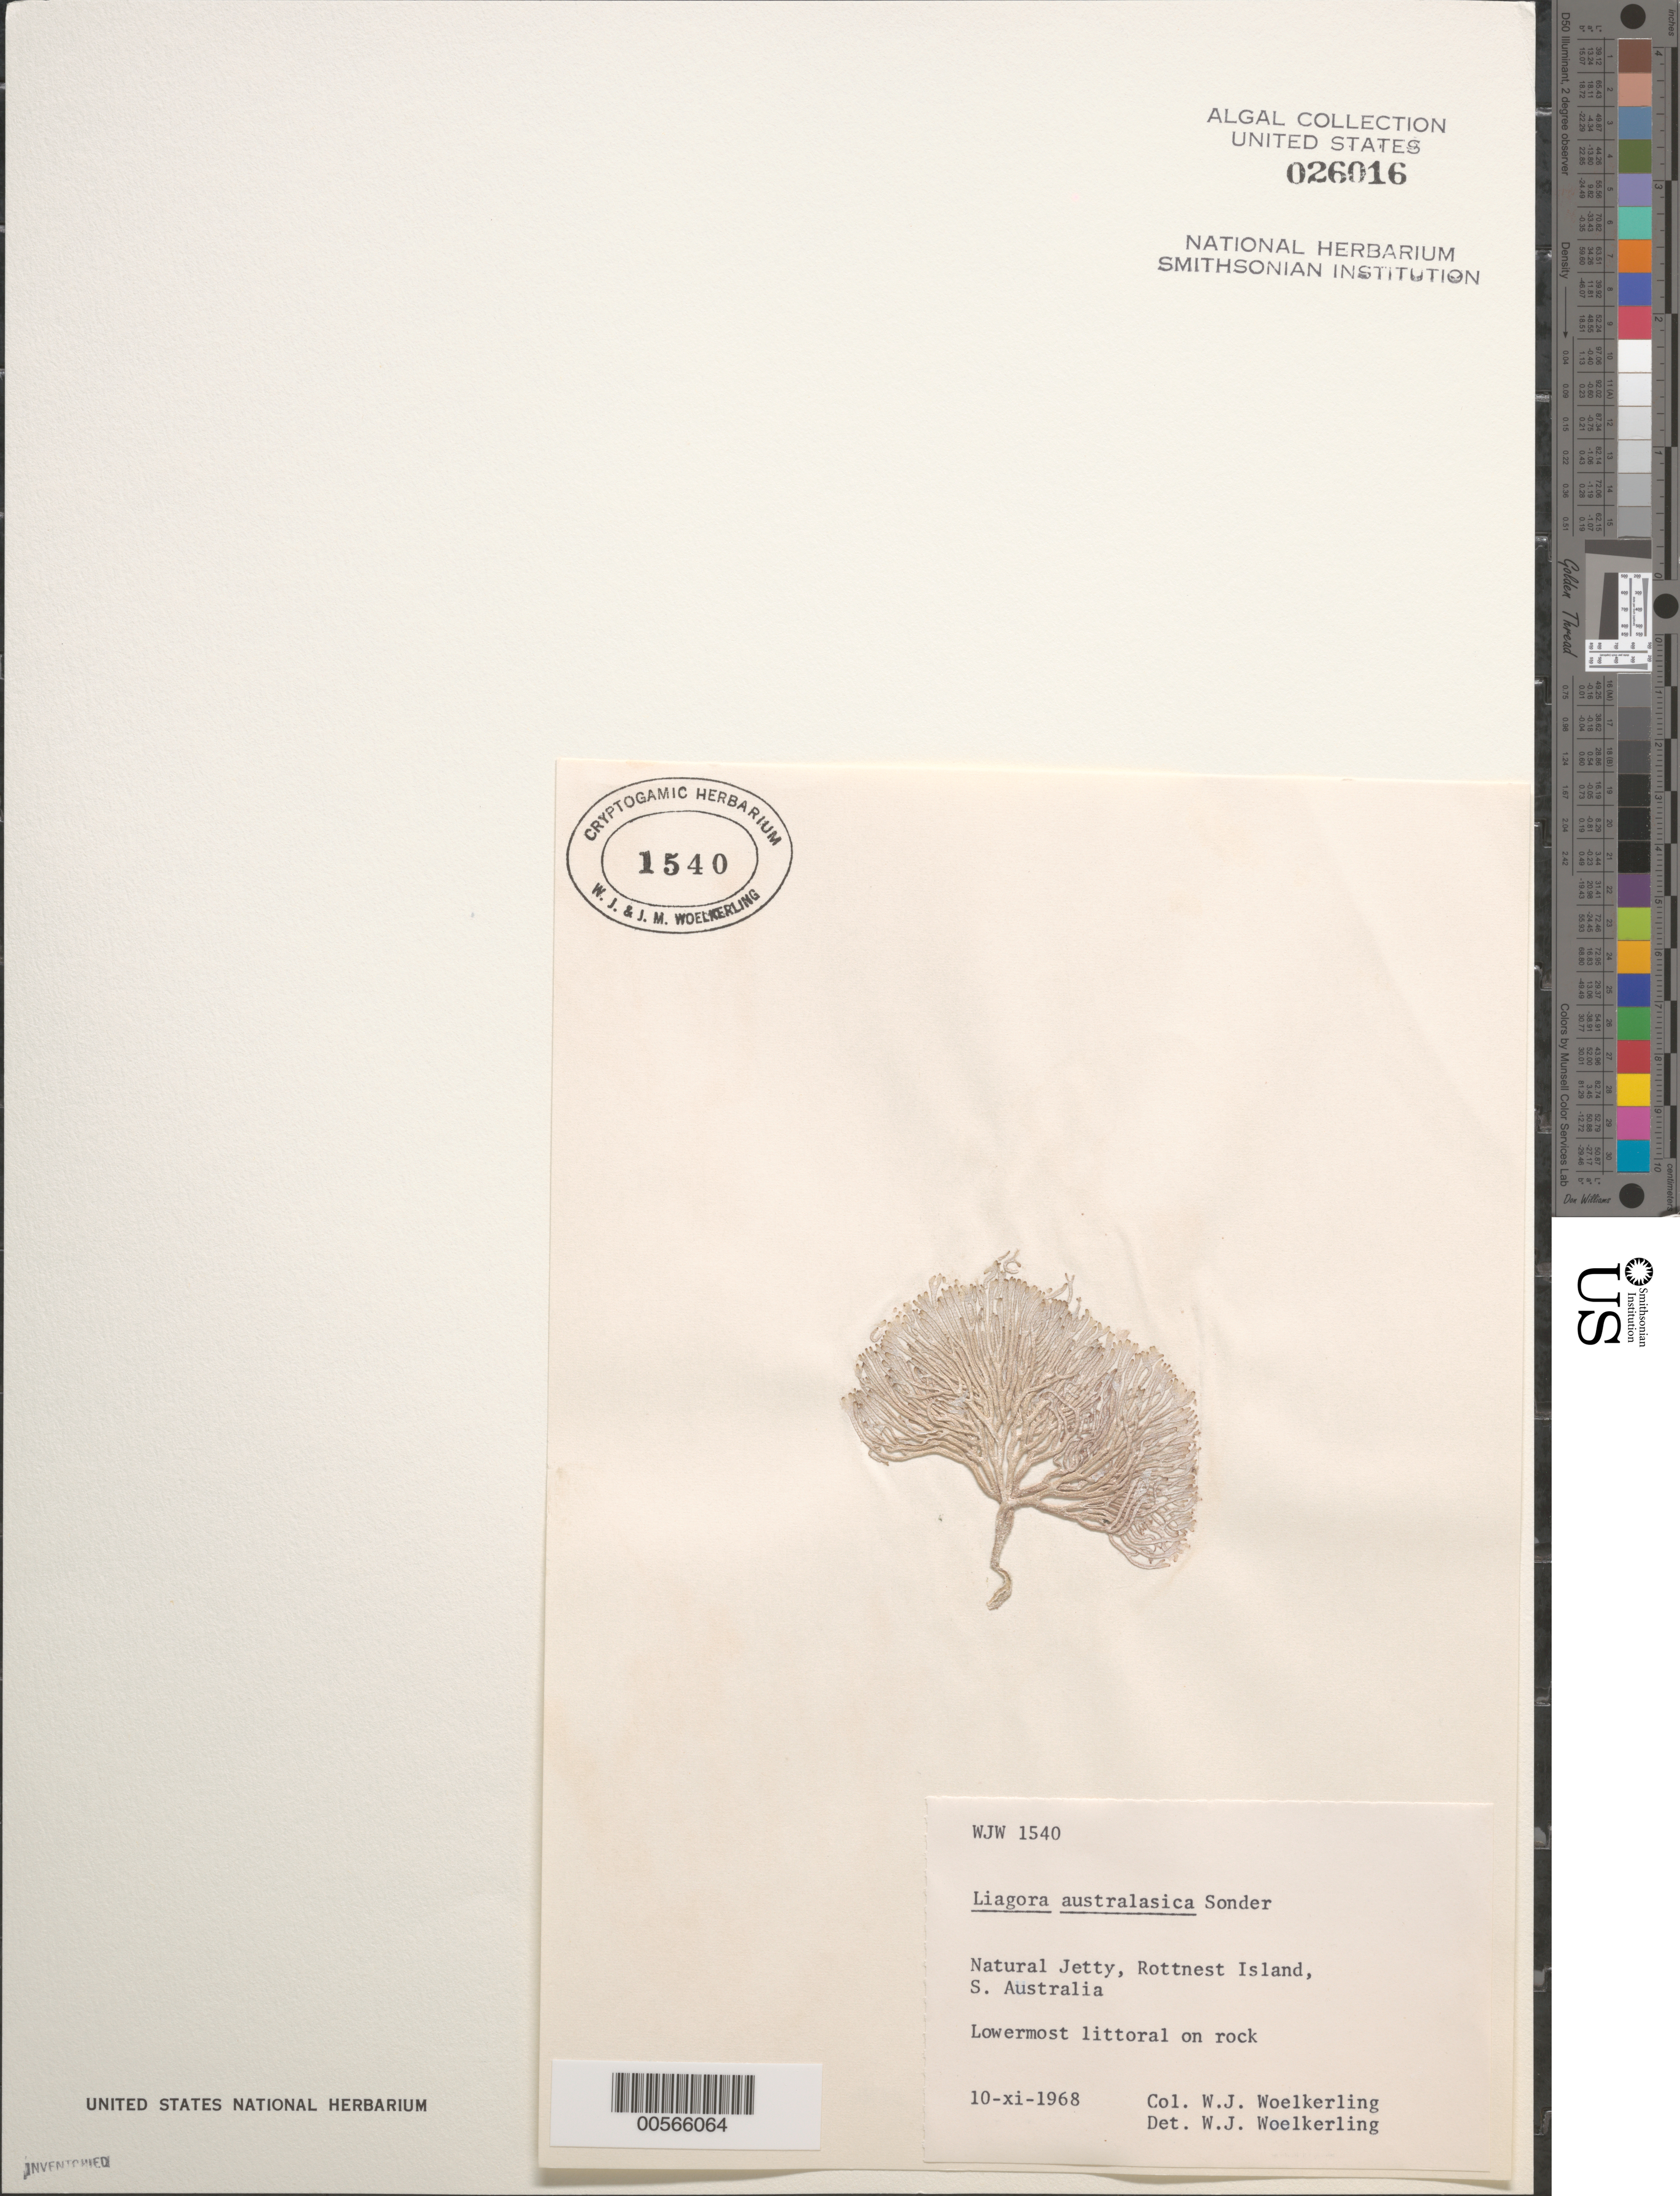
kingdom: Plantae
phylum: Rhodophyta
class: Florideophyceae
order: Nemaliales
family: Liagoraceae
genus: Liagora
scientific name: Liagora australasica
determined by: Woelkerling, W. J.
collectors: W. Woelkerling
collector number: WJW 1540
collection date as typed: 10 Nov 1968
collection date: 1968-11-10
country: Australia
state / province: Western Australia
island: Rottnest Island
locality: Natural Jetty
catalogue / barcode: US 26016